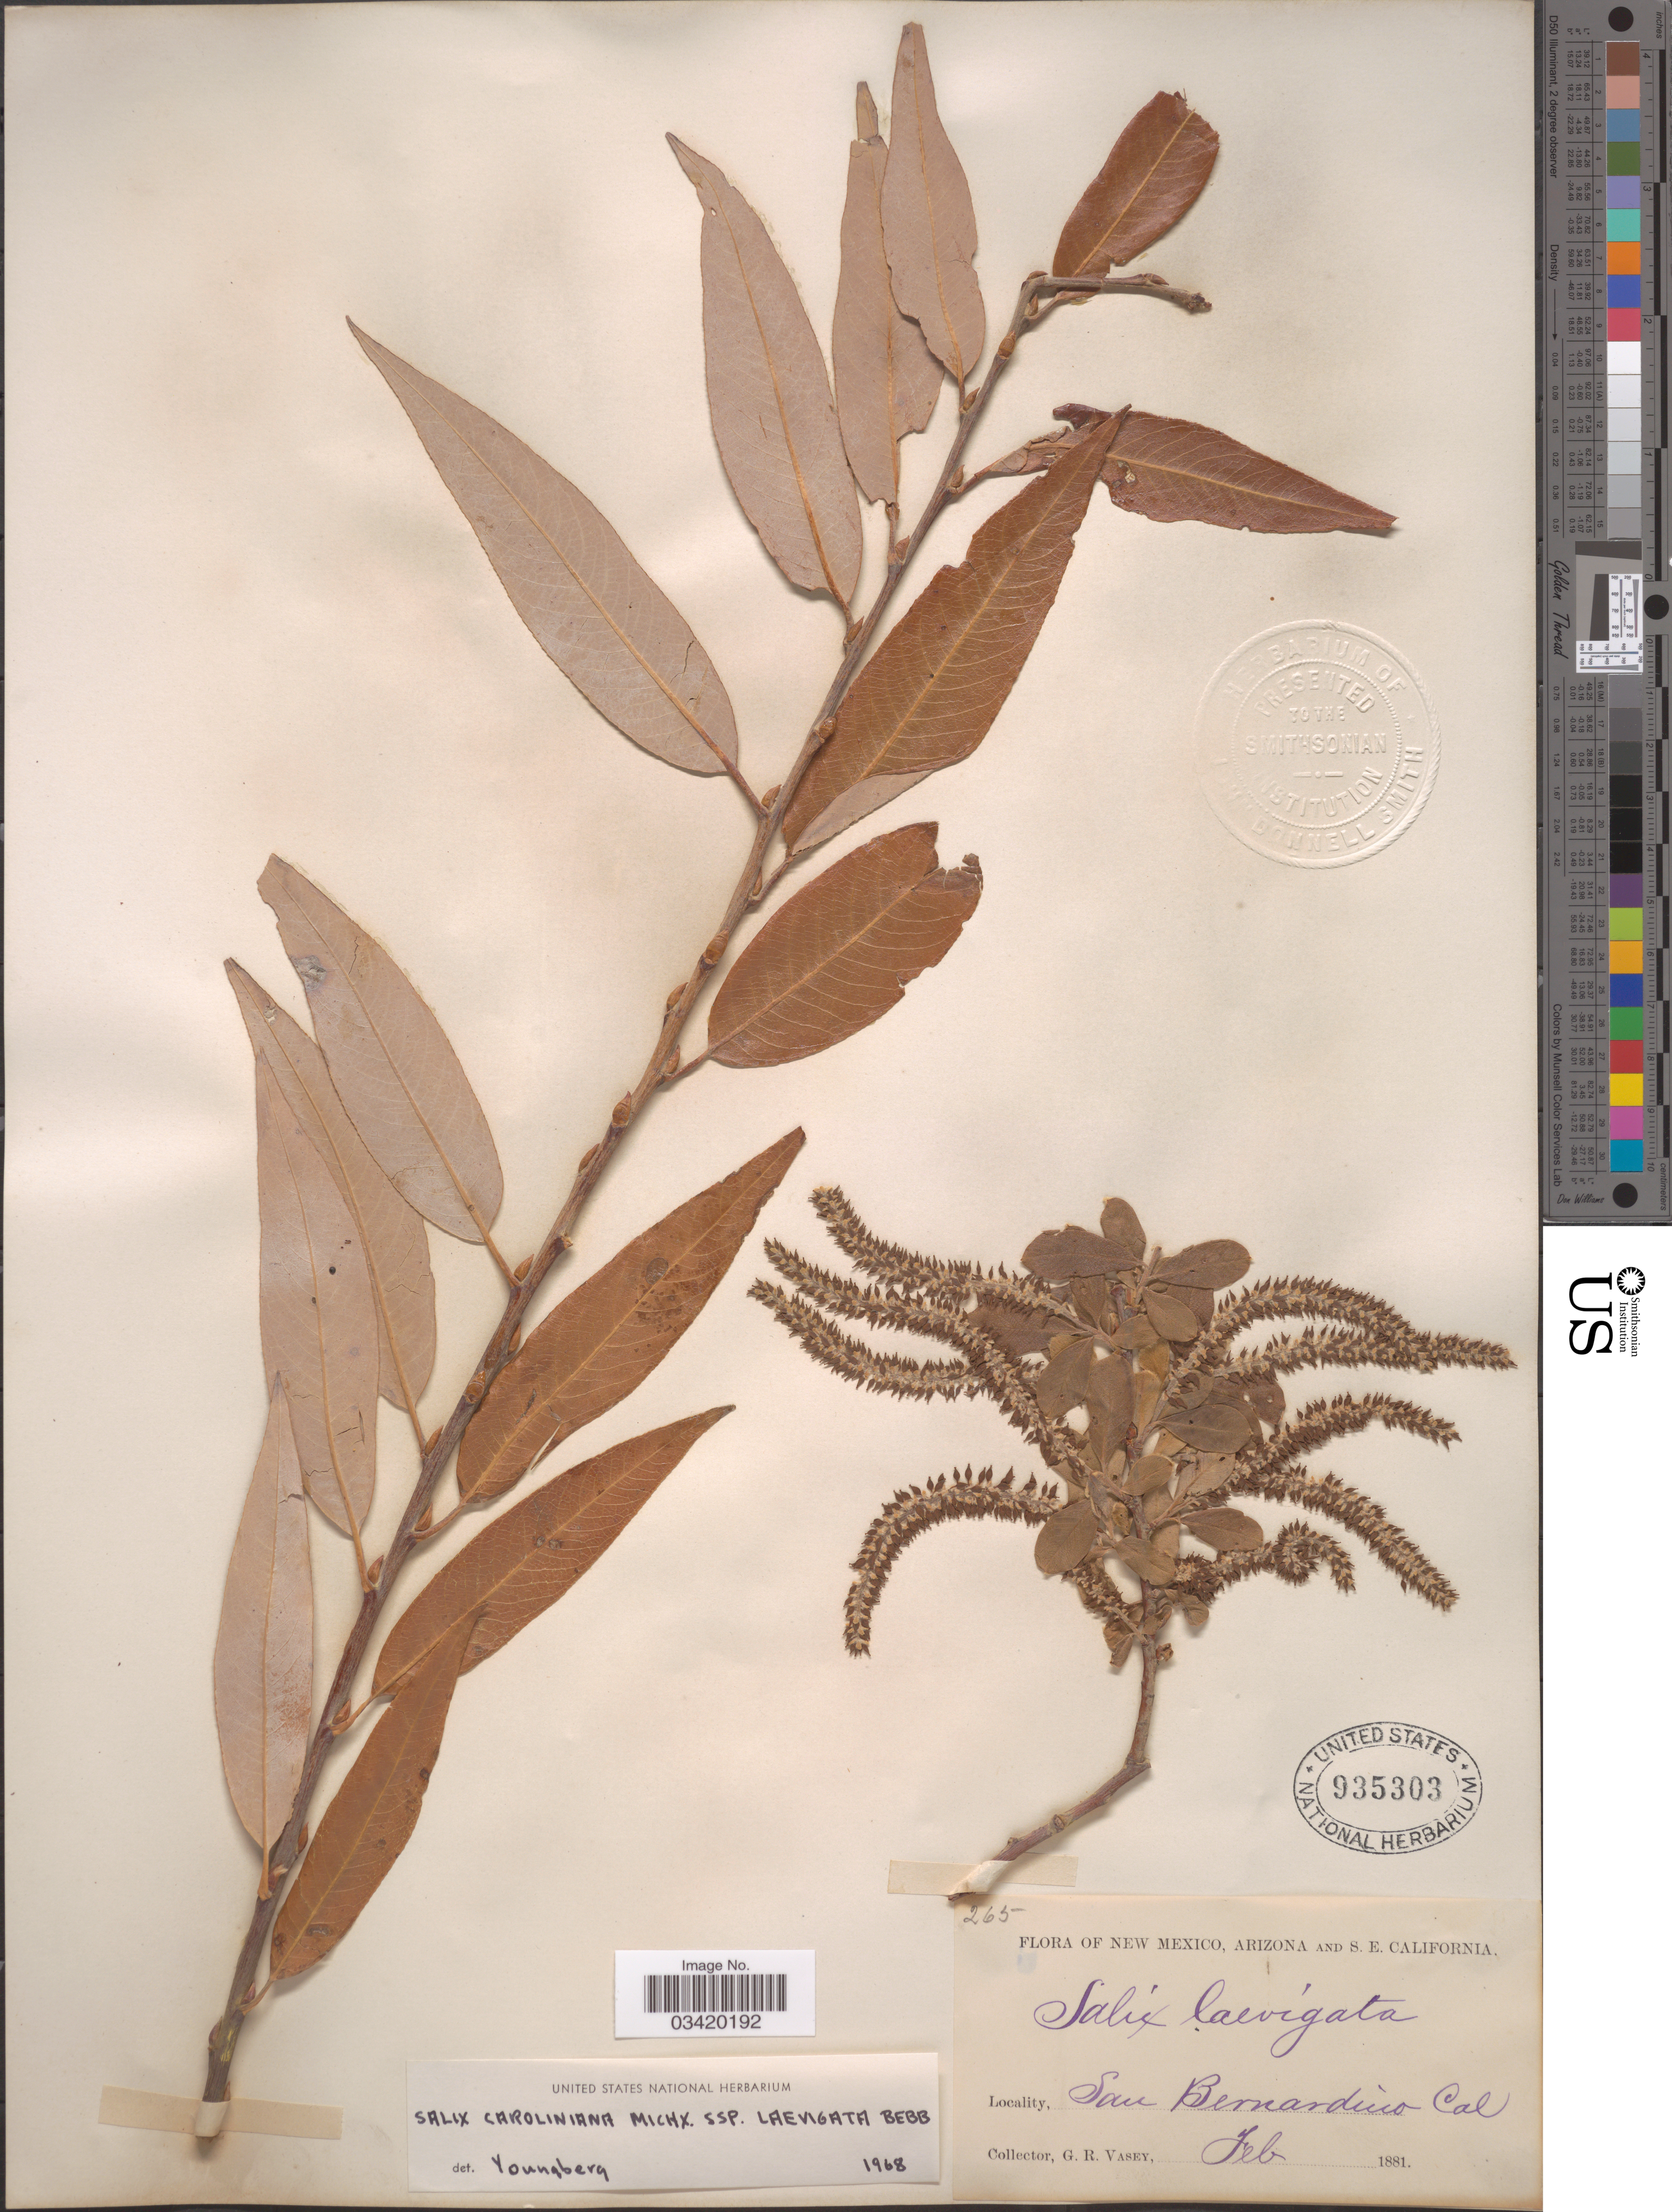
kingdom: Plantae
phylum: Tracheophyta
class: Magnoliopsida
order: Malpighiales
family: Salicaceae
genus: Salix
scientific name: Salix caroliniana subsp. laevigata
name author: Bebb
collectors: G. R. Vasey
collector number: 265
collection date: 1881-02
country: United States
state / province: California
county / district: San Bernardino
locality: S. E. California. San Bernardino.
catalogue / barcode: US 935303